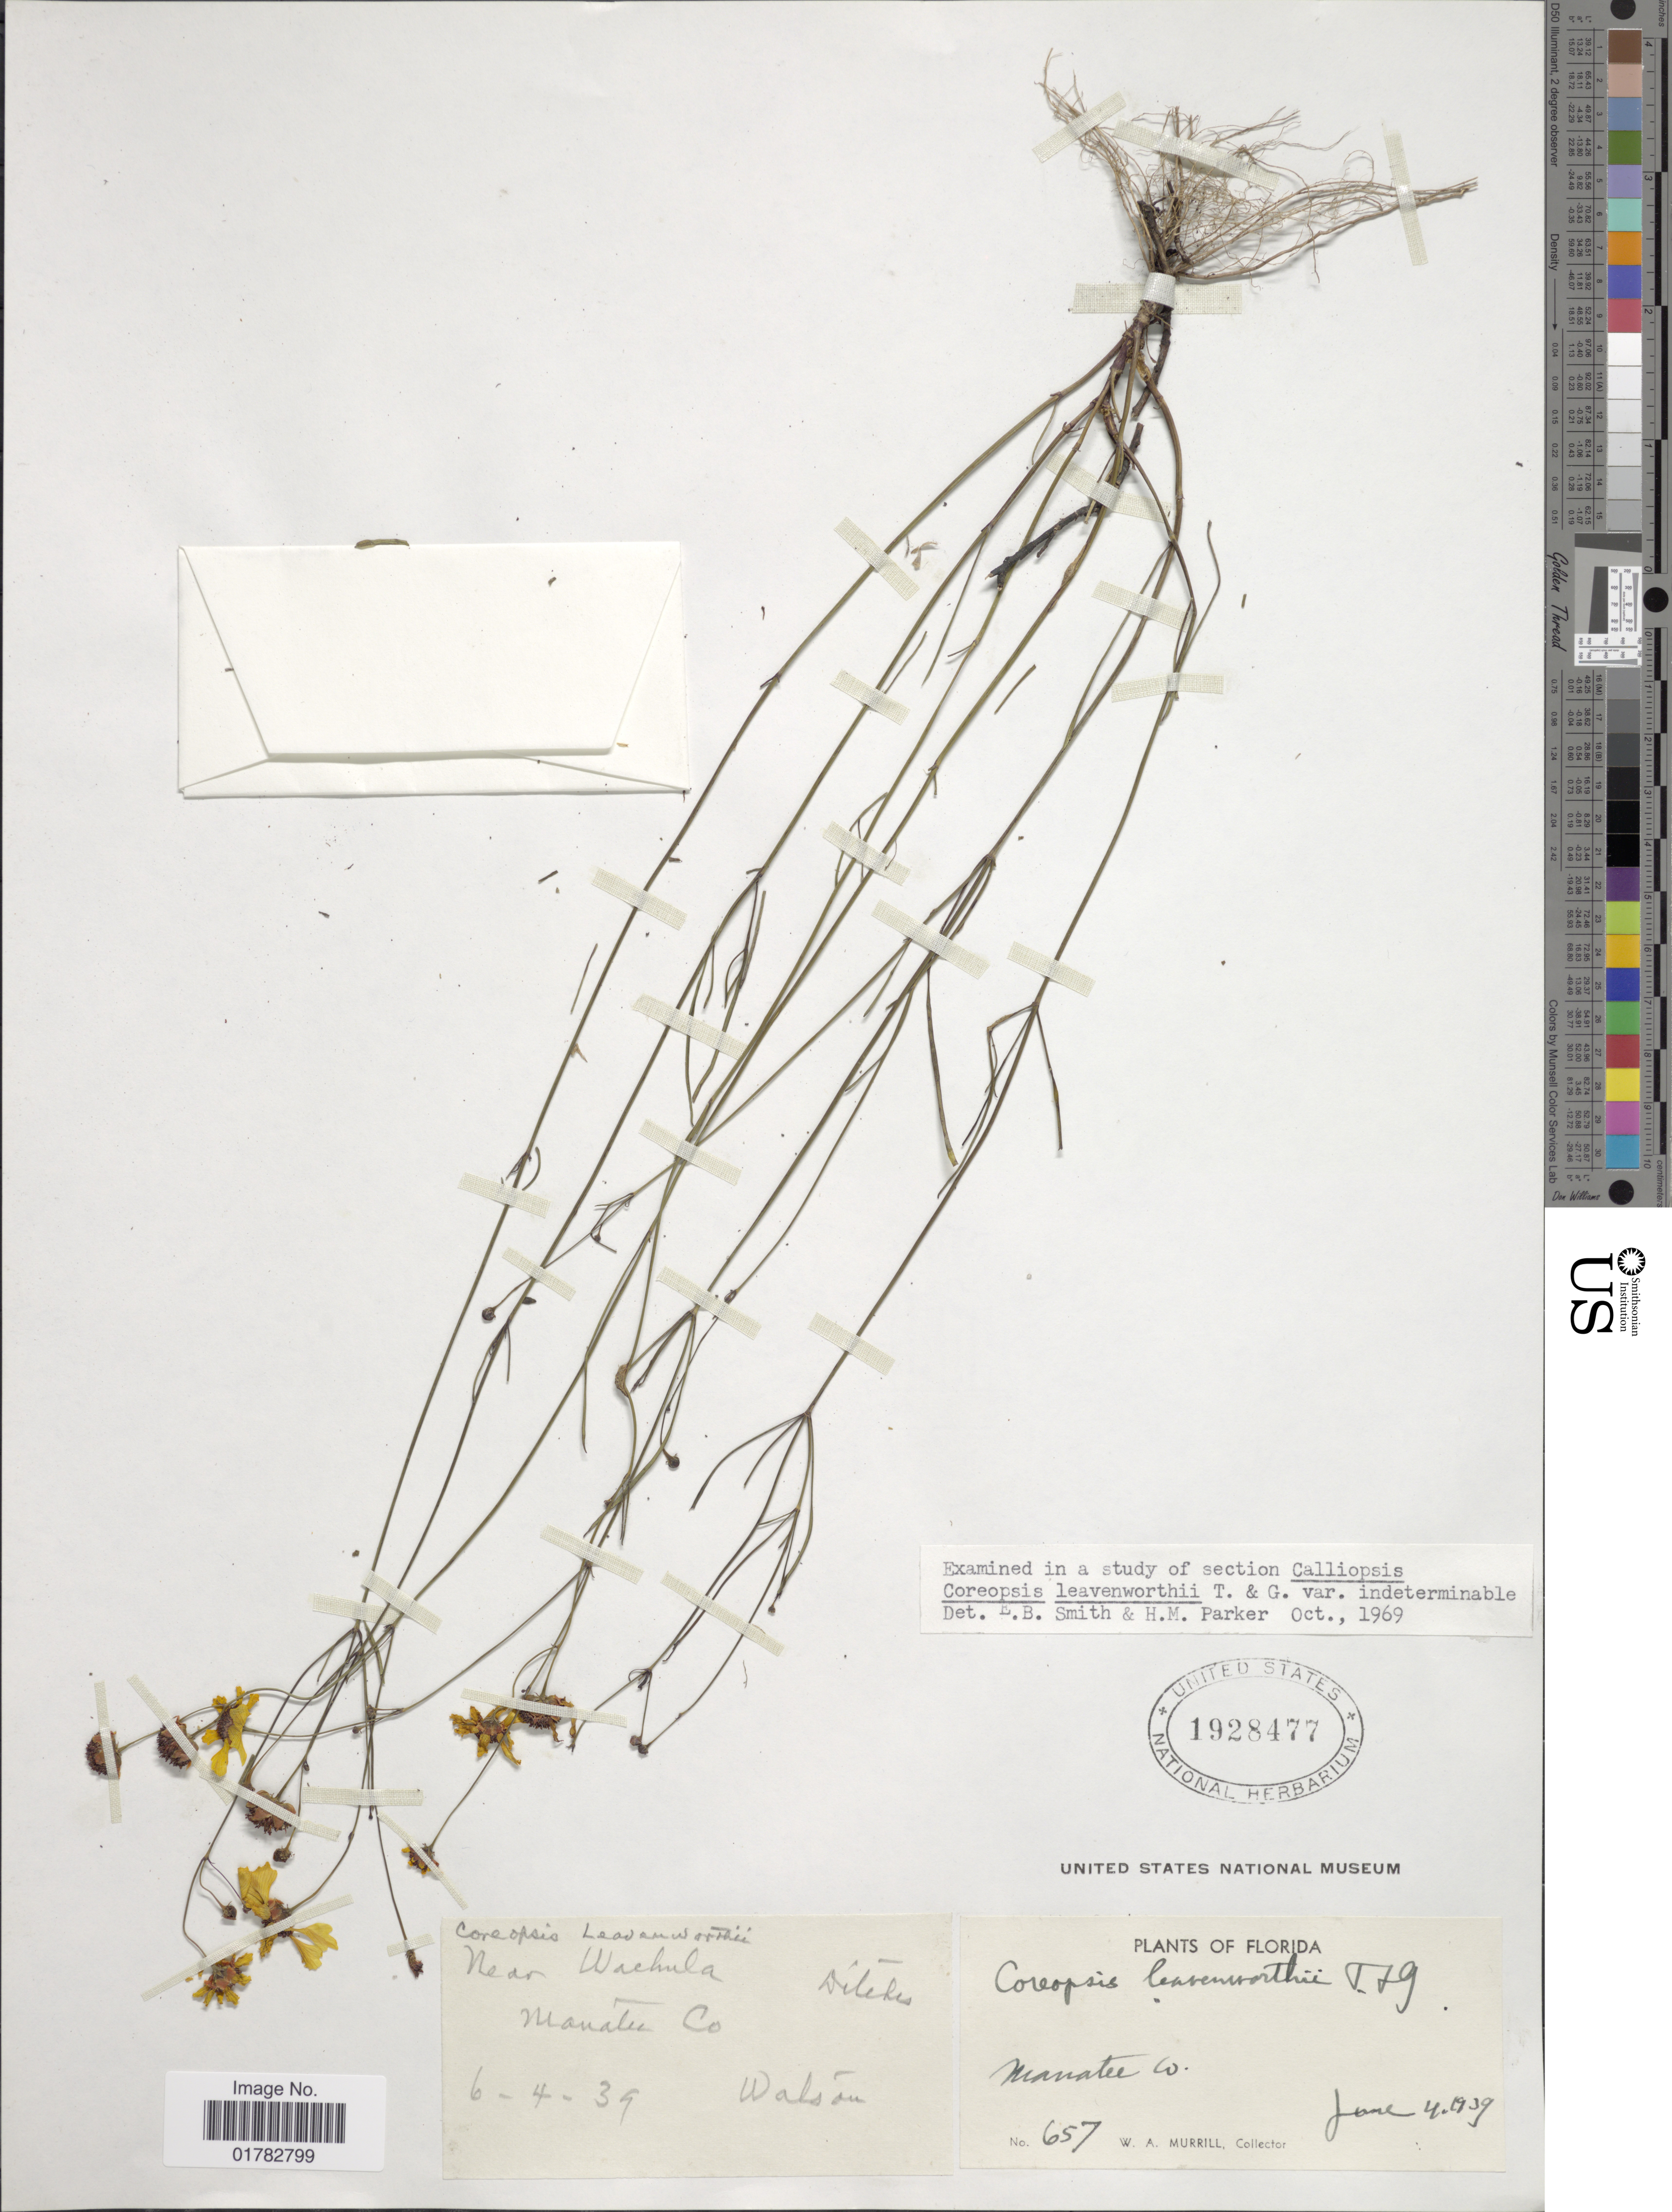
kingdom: Plantae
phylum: Tracheophyta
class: Magnoliopsida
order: Asterales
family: Asteraceae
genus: Coreopsis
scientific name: Coreopsis leavenworthii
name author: Torr. & A. Gray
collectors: W. A. Murrill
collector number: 657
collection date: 1939-06-04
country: United States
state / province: Florida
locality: Near Wachula, Ditches, Manatee Co.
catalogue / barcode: US 192847